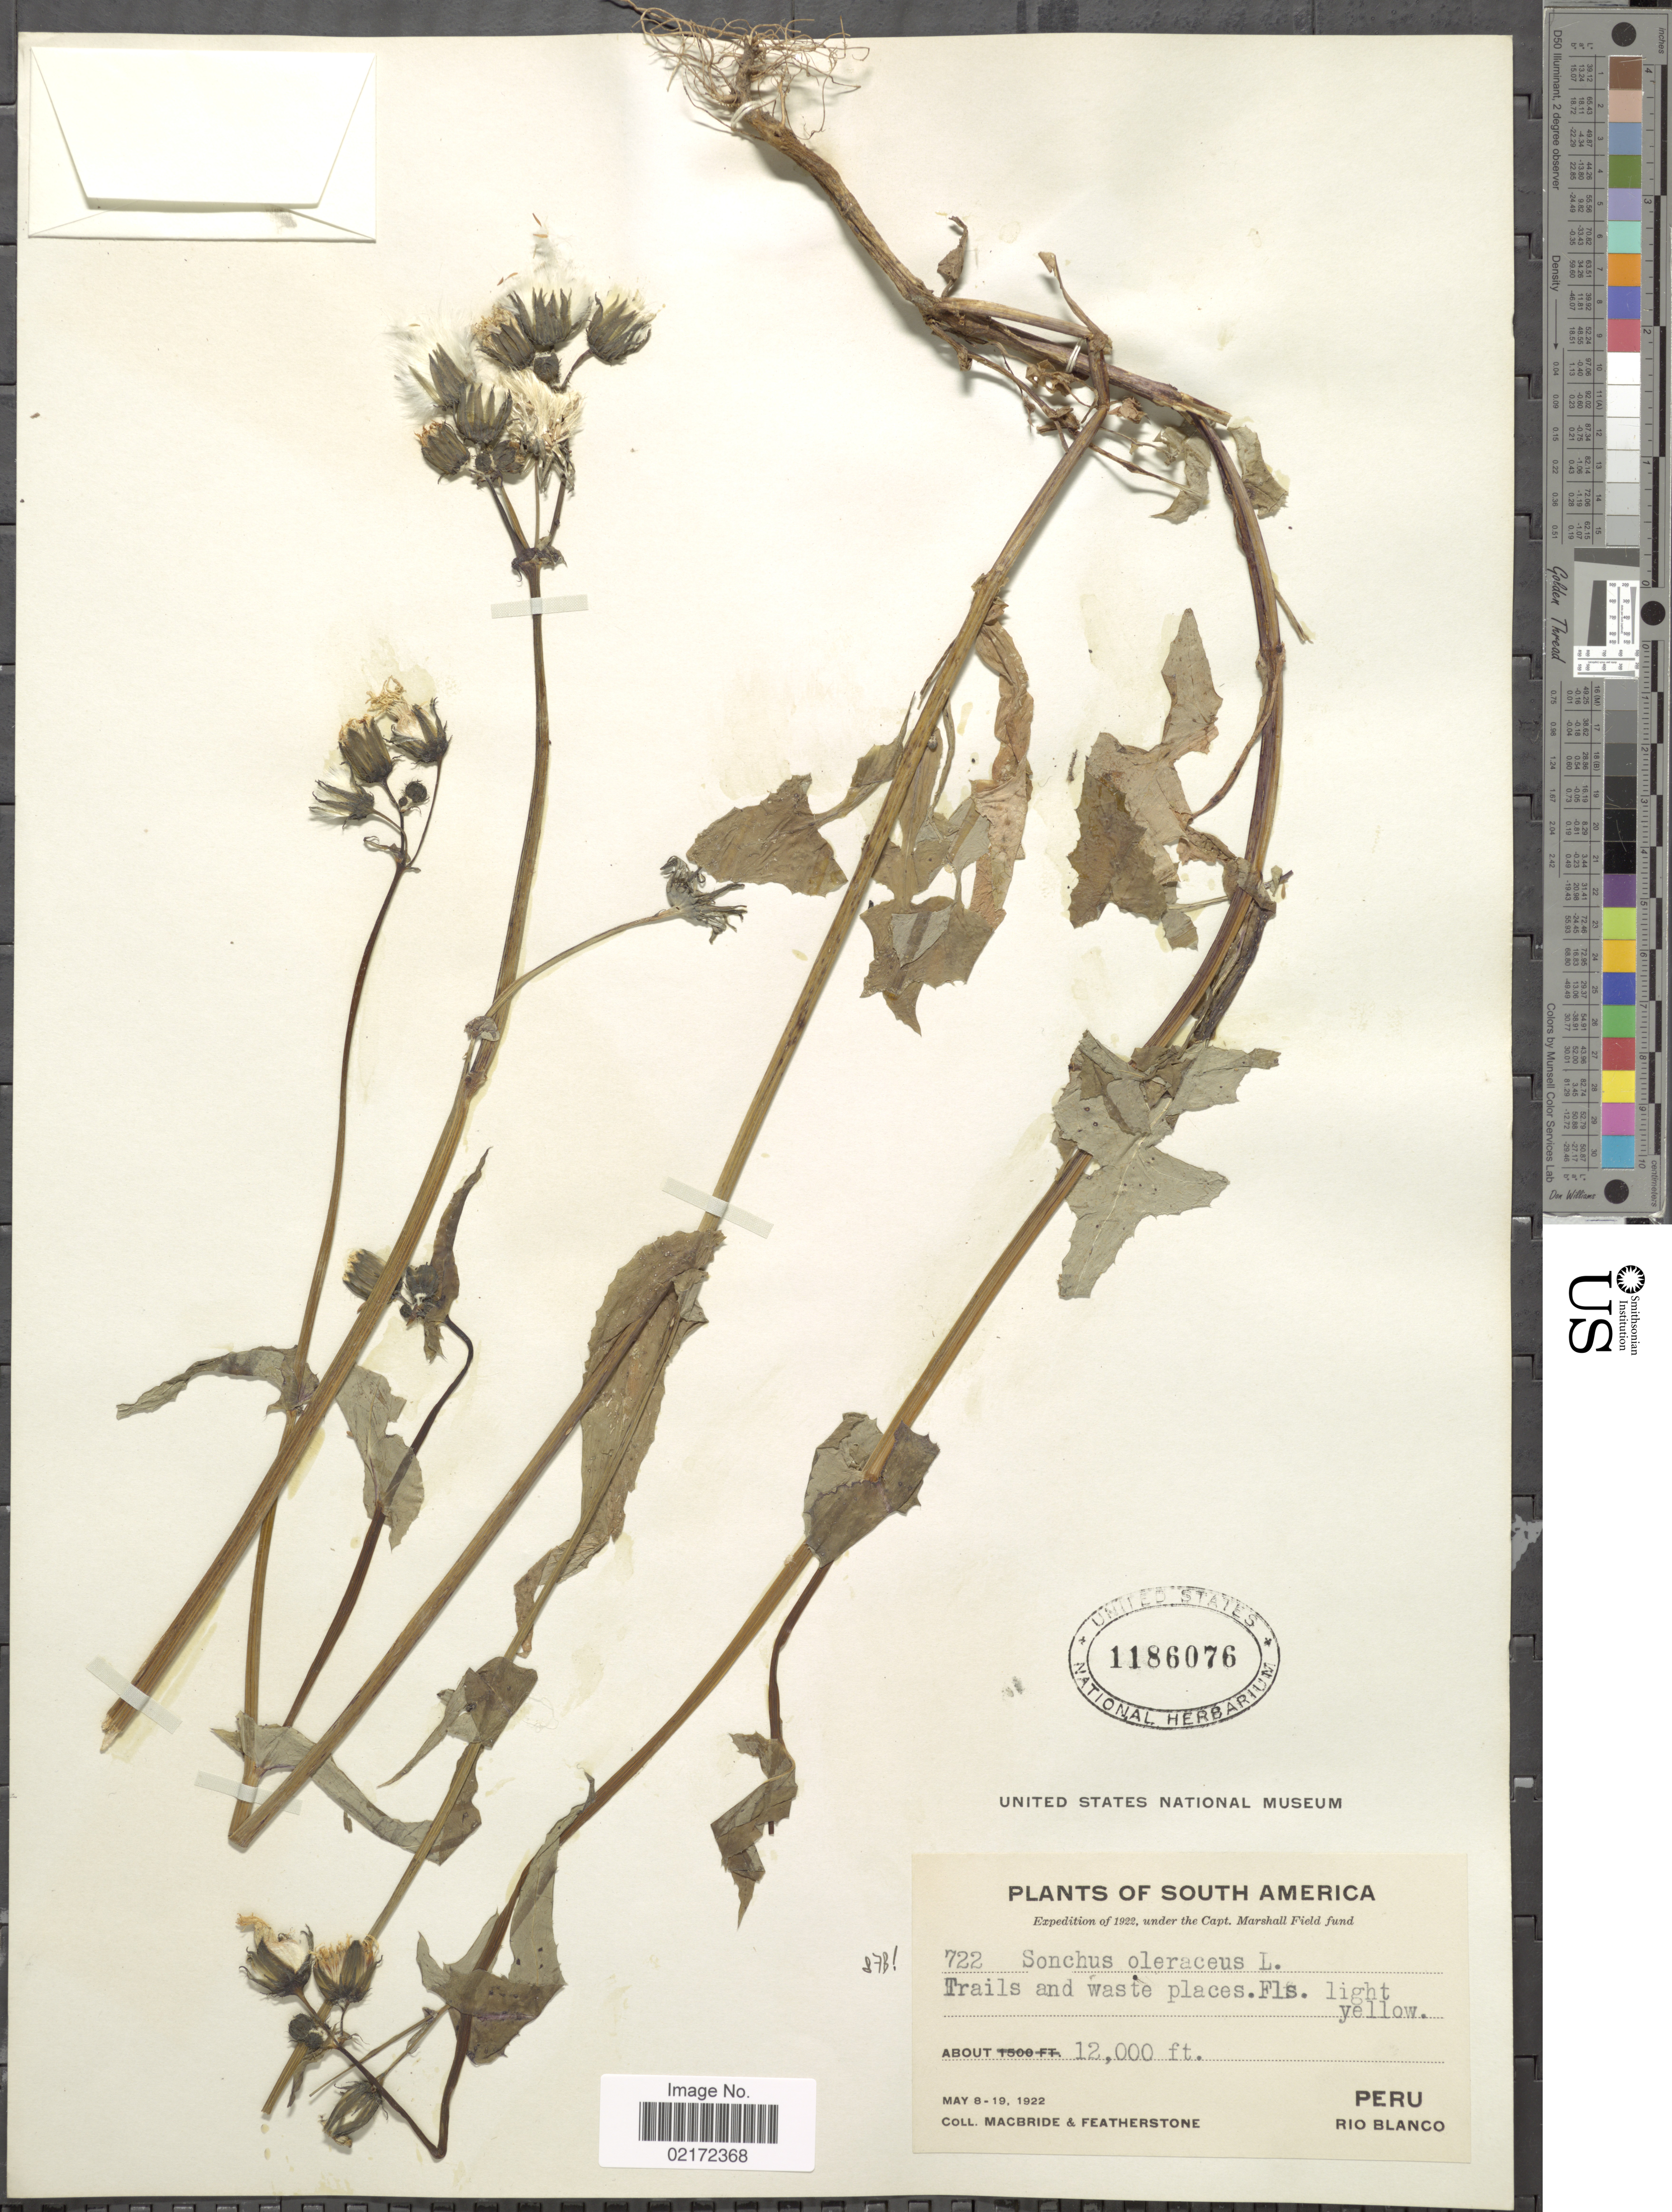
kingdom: Plantae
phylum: Tracheophyta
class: Magnoliopsida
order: Asterales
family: Asteraceae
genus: Sonchus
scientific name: Sonchus oleraceus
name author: L.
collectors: Macbride, -- & -. Featherstone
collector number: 722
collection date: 1922-05-08/1922-05-19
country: Peru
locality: Trails and waste places. Peru, Rio Blanco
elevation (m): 3658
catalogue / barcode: US 1186076